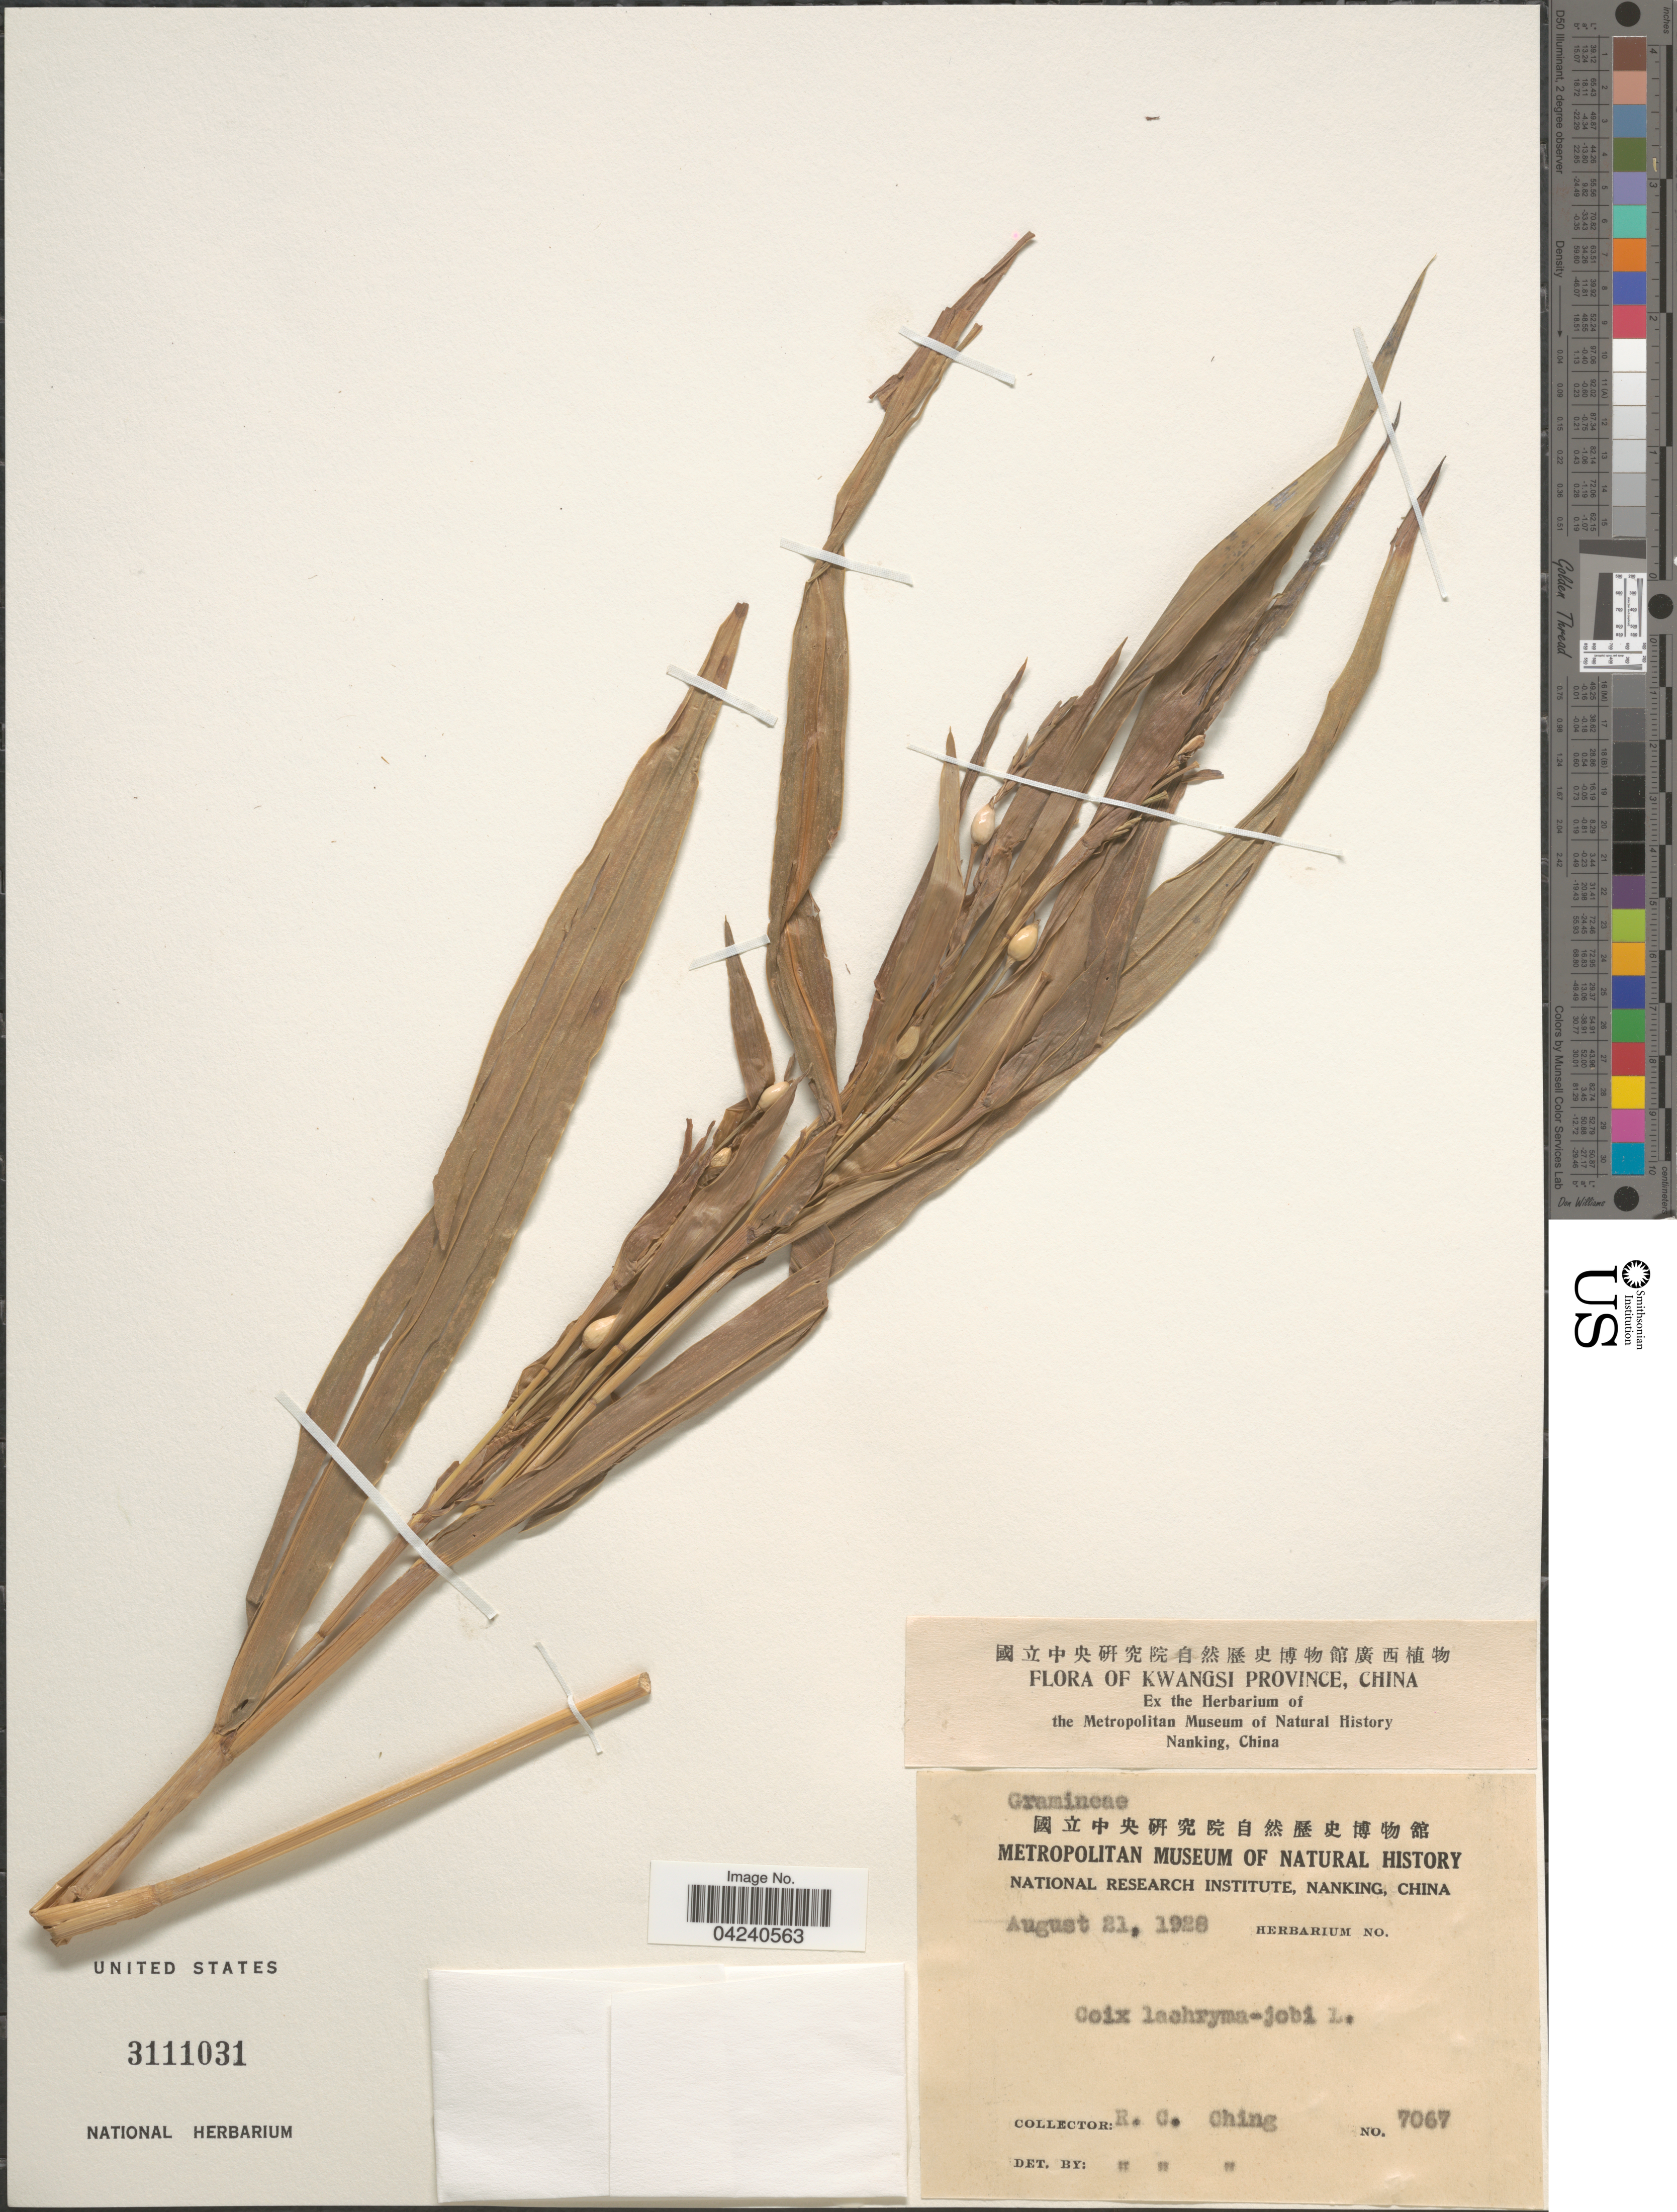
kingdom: Plantae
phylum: Tracheophyta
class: Liliopsida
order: Poales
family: Poaceae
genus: Coix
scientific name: Coix lacryma-jobi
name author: L.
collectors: R. C. Ching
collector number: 7067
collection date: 1928-08-21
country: China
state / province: Guangxi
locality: Kwangsi Province.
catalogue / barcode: US 3111031